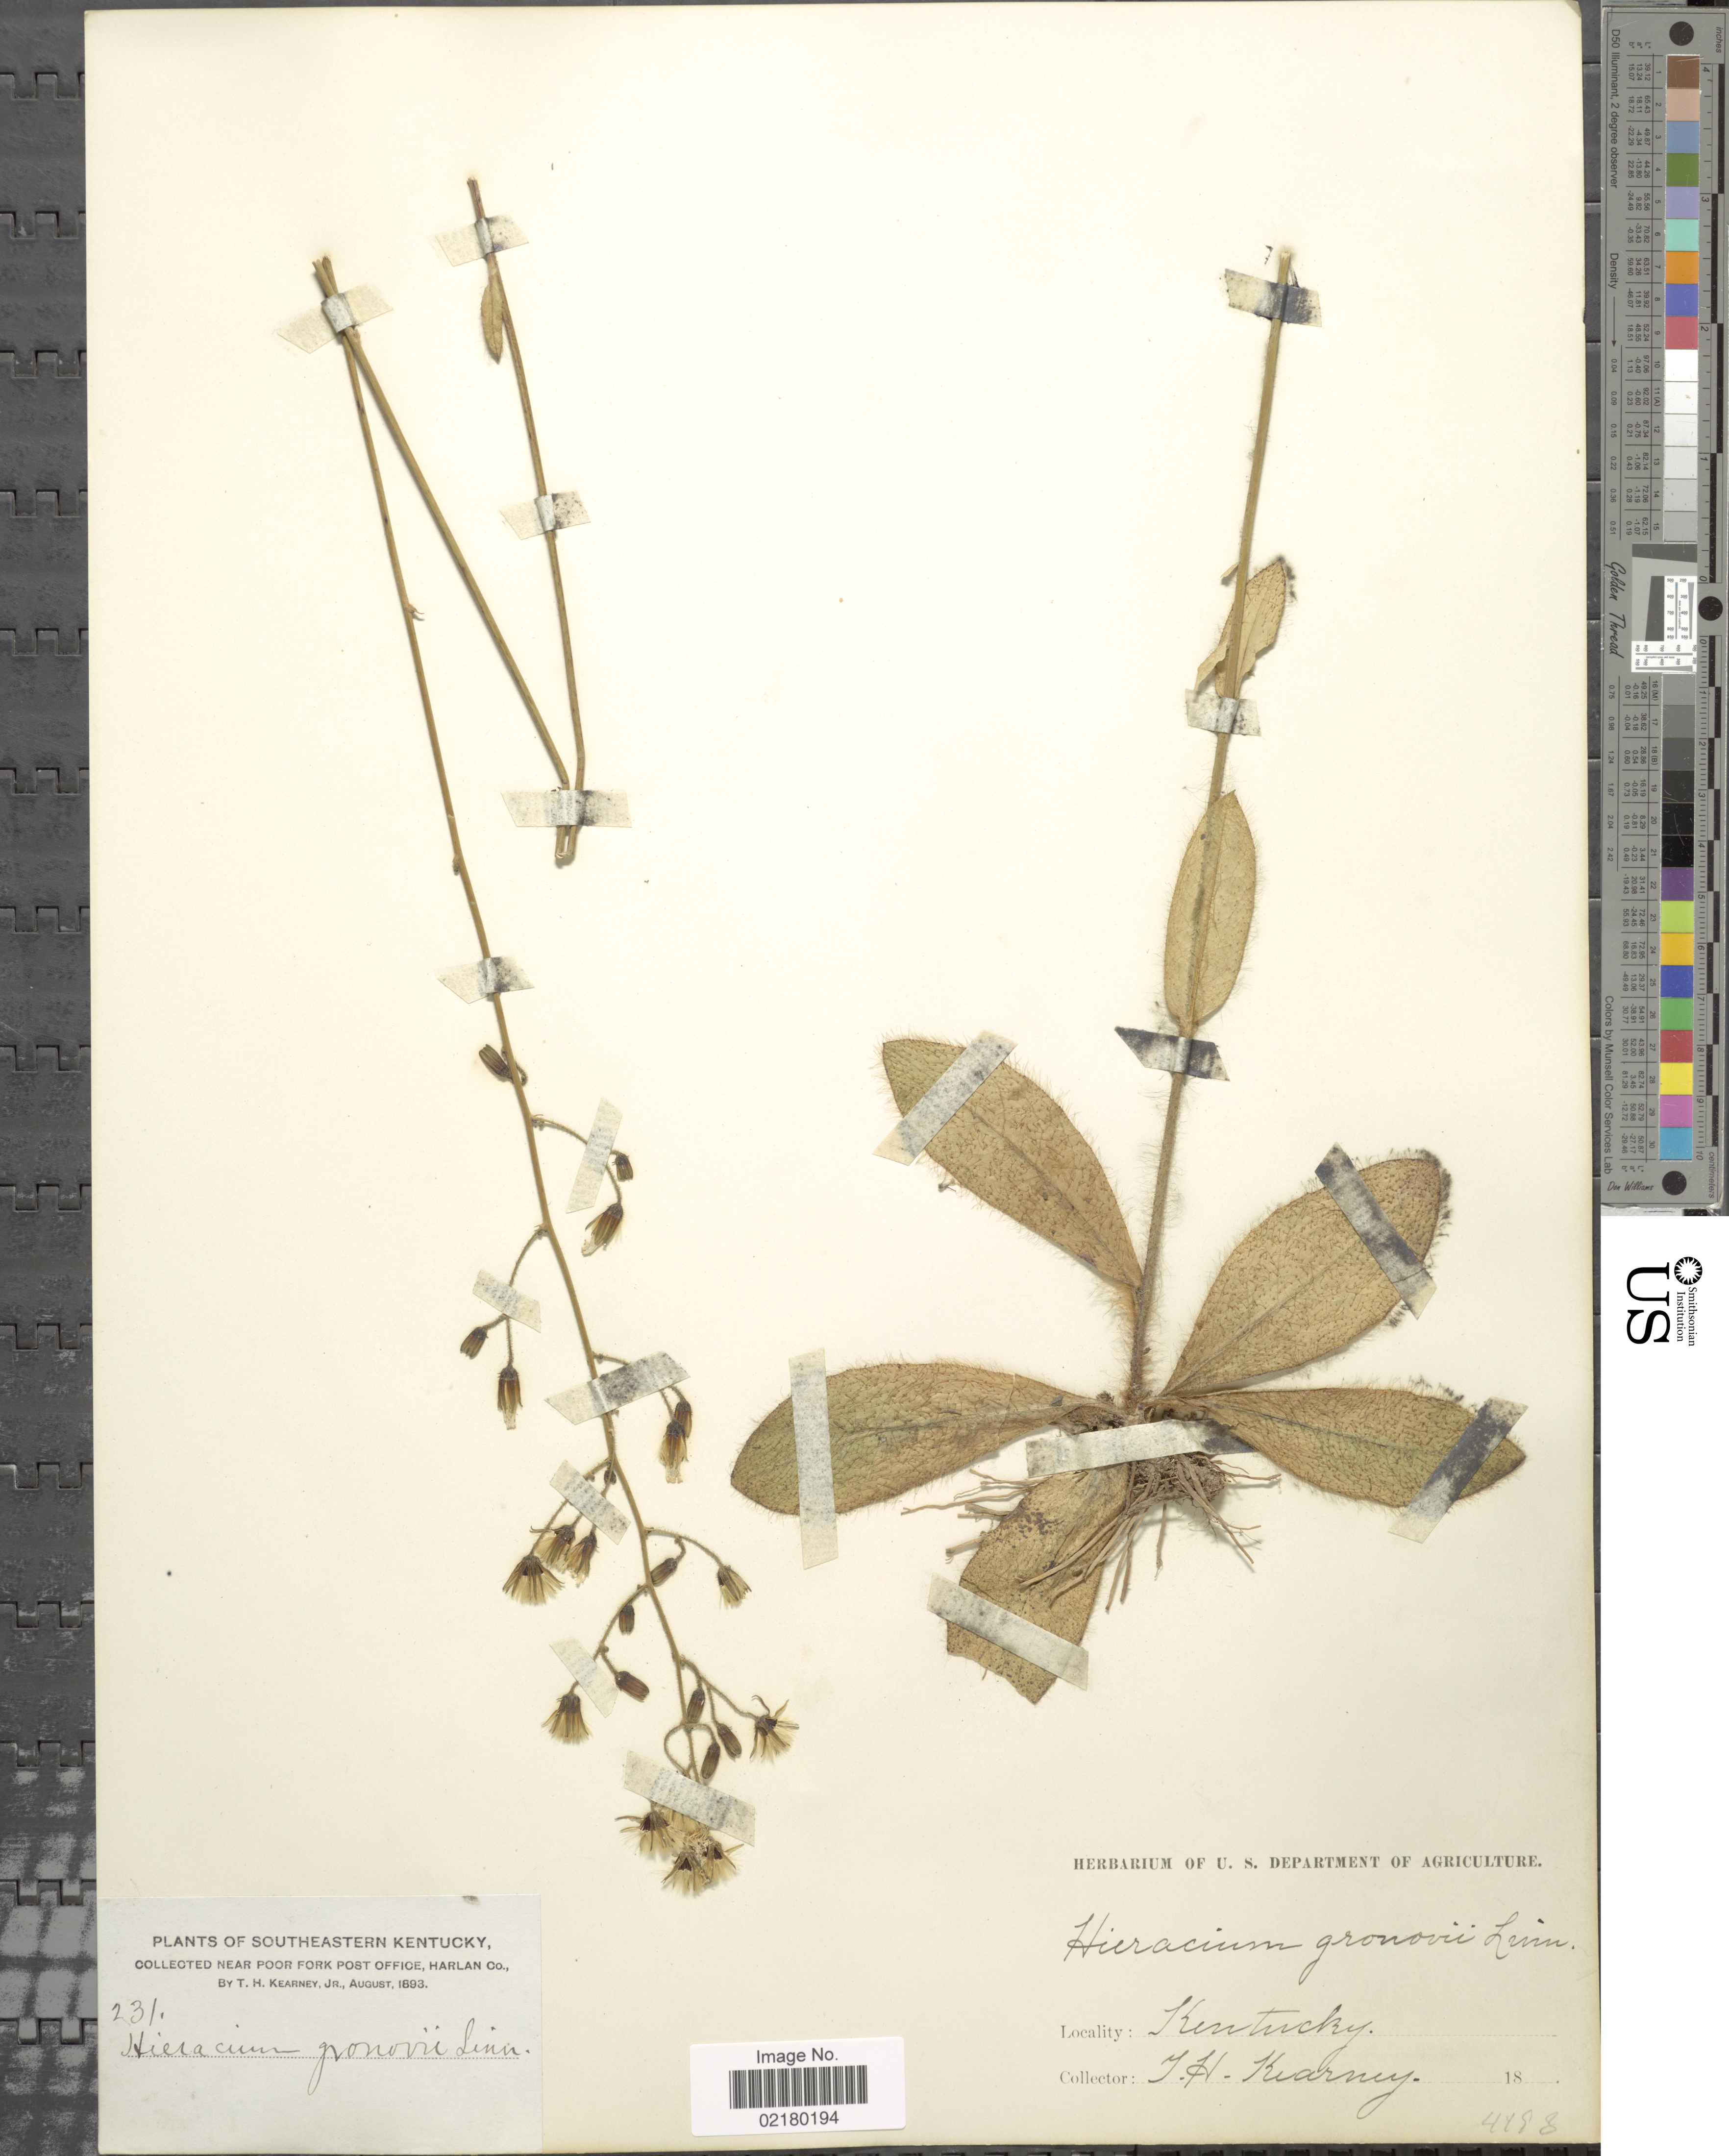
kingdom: Plantae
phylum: Tracheophyta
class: Magnoliopsida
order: Asterales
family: Asteraceae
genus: Hieracium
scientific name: Hieracium gronovii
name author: L.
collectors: T. H. Kearney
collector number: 231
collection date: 1893-08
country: United States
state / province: Kentucky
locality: Southeastern Kentucky, near Poor Fork Post Office, Harlan Co